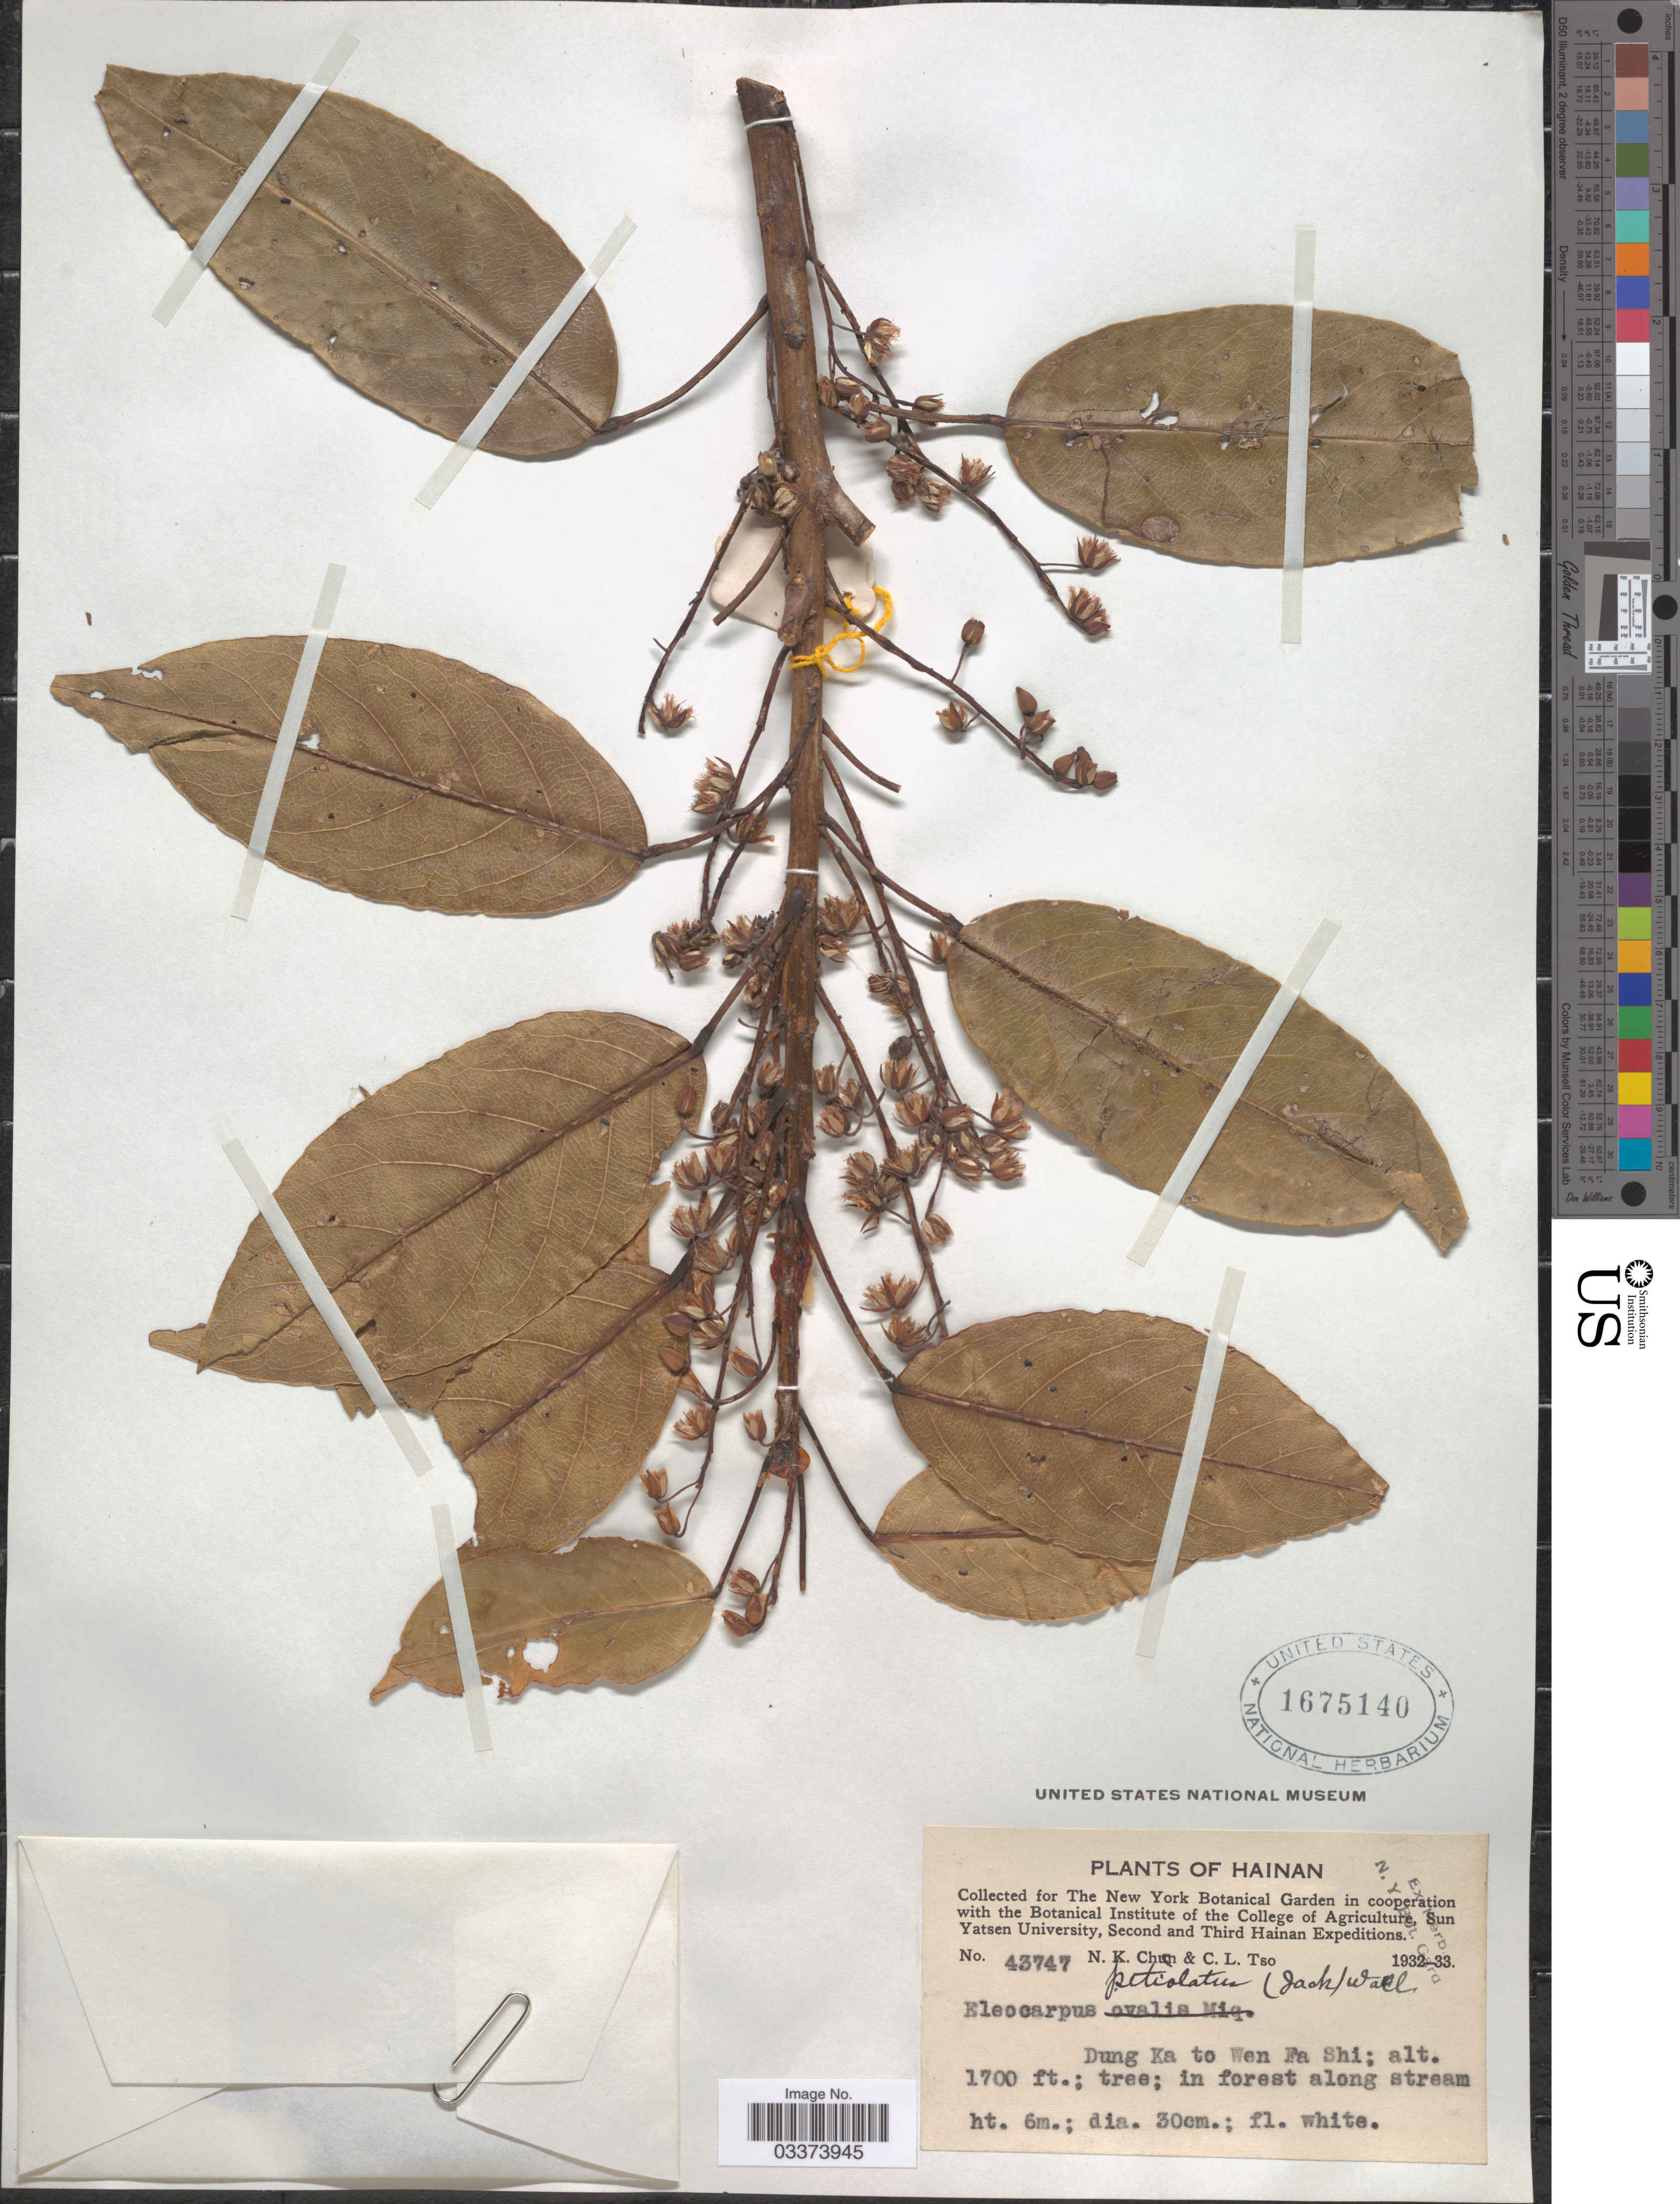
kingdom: Plantae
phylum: Tracheophyta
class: Magnoliopsida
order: Oxalidales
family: Elaeocarpaceae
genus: Elaeocarpus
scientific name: Elaeocarpus petiolatus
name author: (Jack) Wall.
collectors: N. K. Chun & C. Tso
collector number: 43747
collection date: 1923/1933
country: China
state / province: Hainan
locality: Dung Ka to Wen Fa Shi.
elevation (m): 518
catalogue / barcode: US 1675140